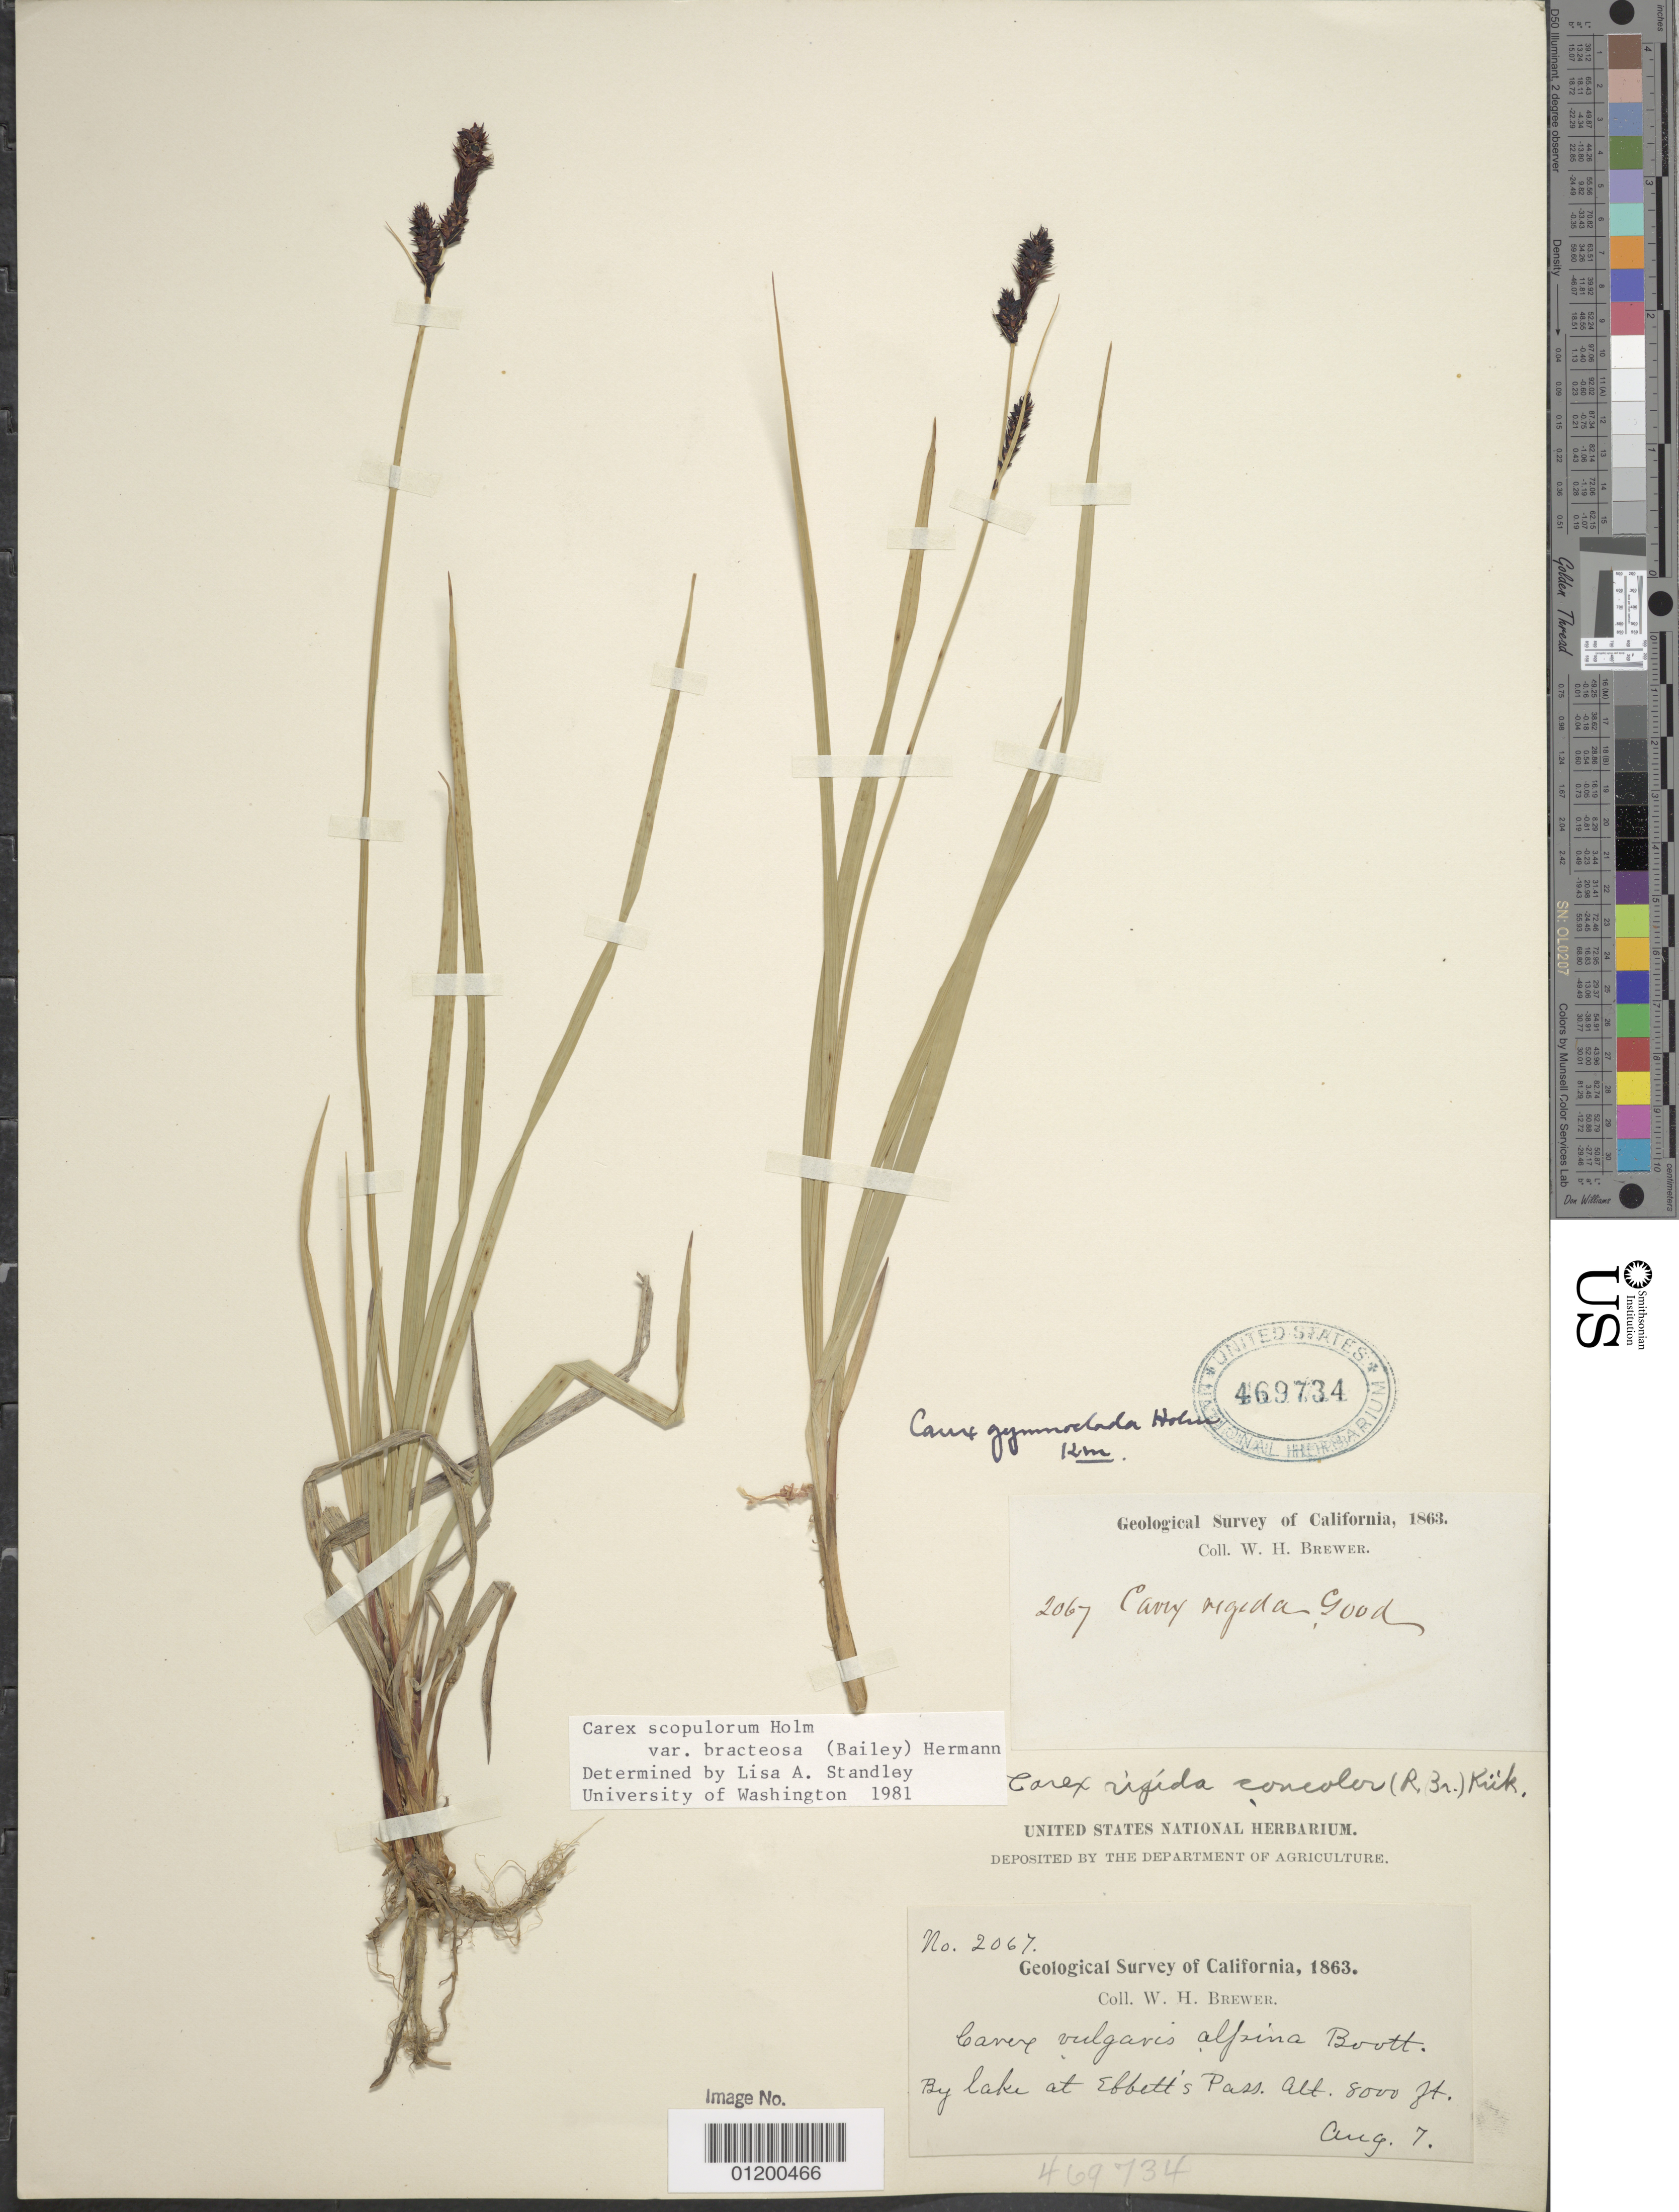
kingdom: Plantae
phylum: Tracheophyta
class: Liliopsida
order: Poales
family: Cyperaceae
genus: Carex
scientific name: Carex scopulorum var. bracteosa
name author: (L.H. Bailey) F.J. Herm.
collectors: W. H. Brewer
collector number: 2067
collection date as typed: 07 Aug 1863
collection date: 1863-08-07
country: United States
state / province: California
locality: Ebbett's Pass.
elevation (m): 2438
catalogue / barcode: US 469734